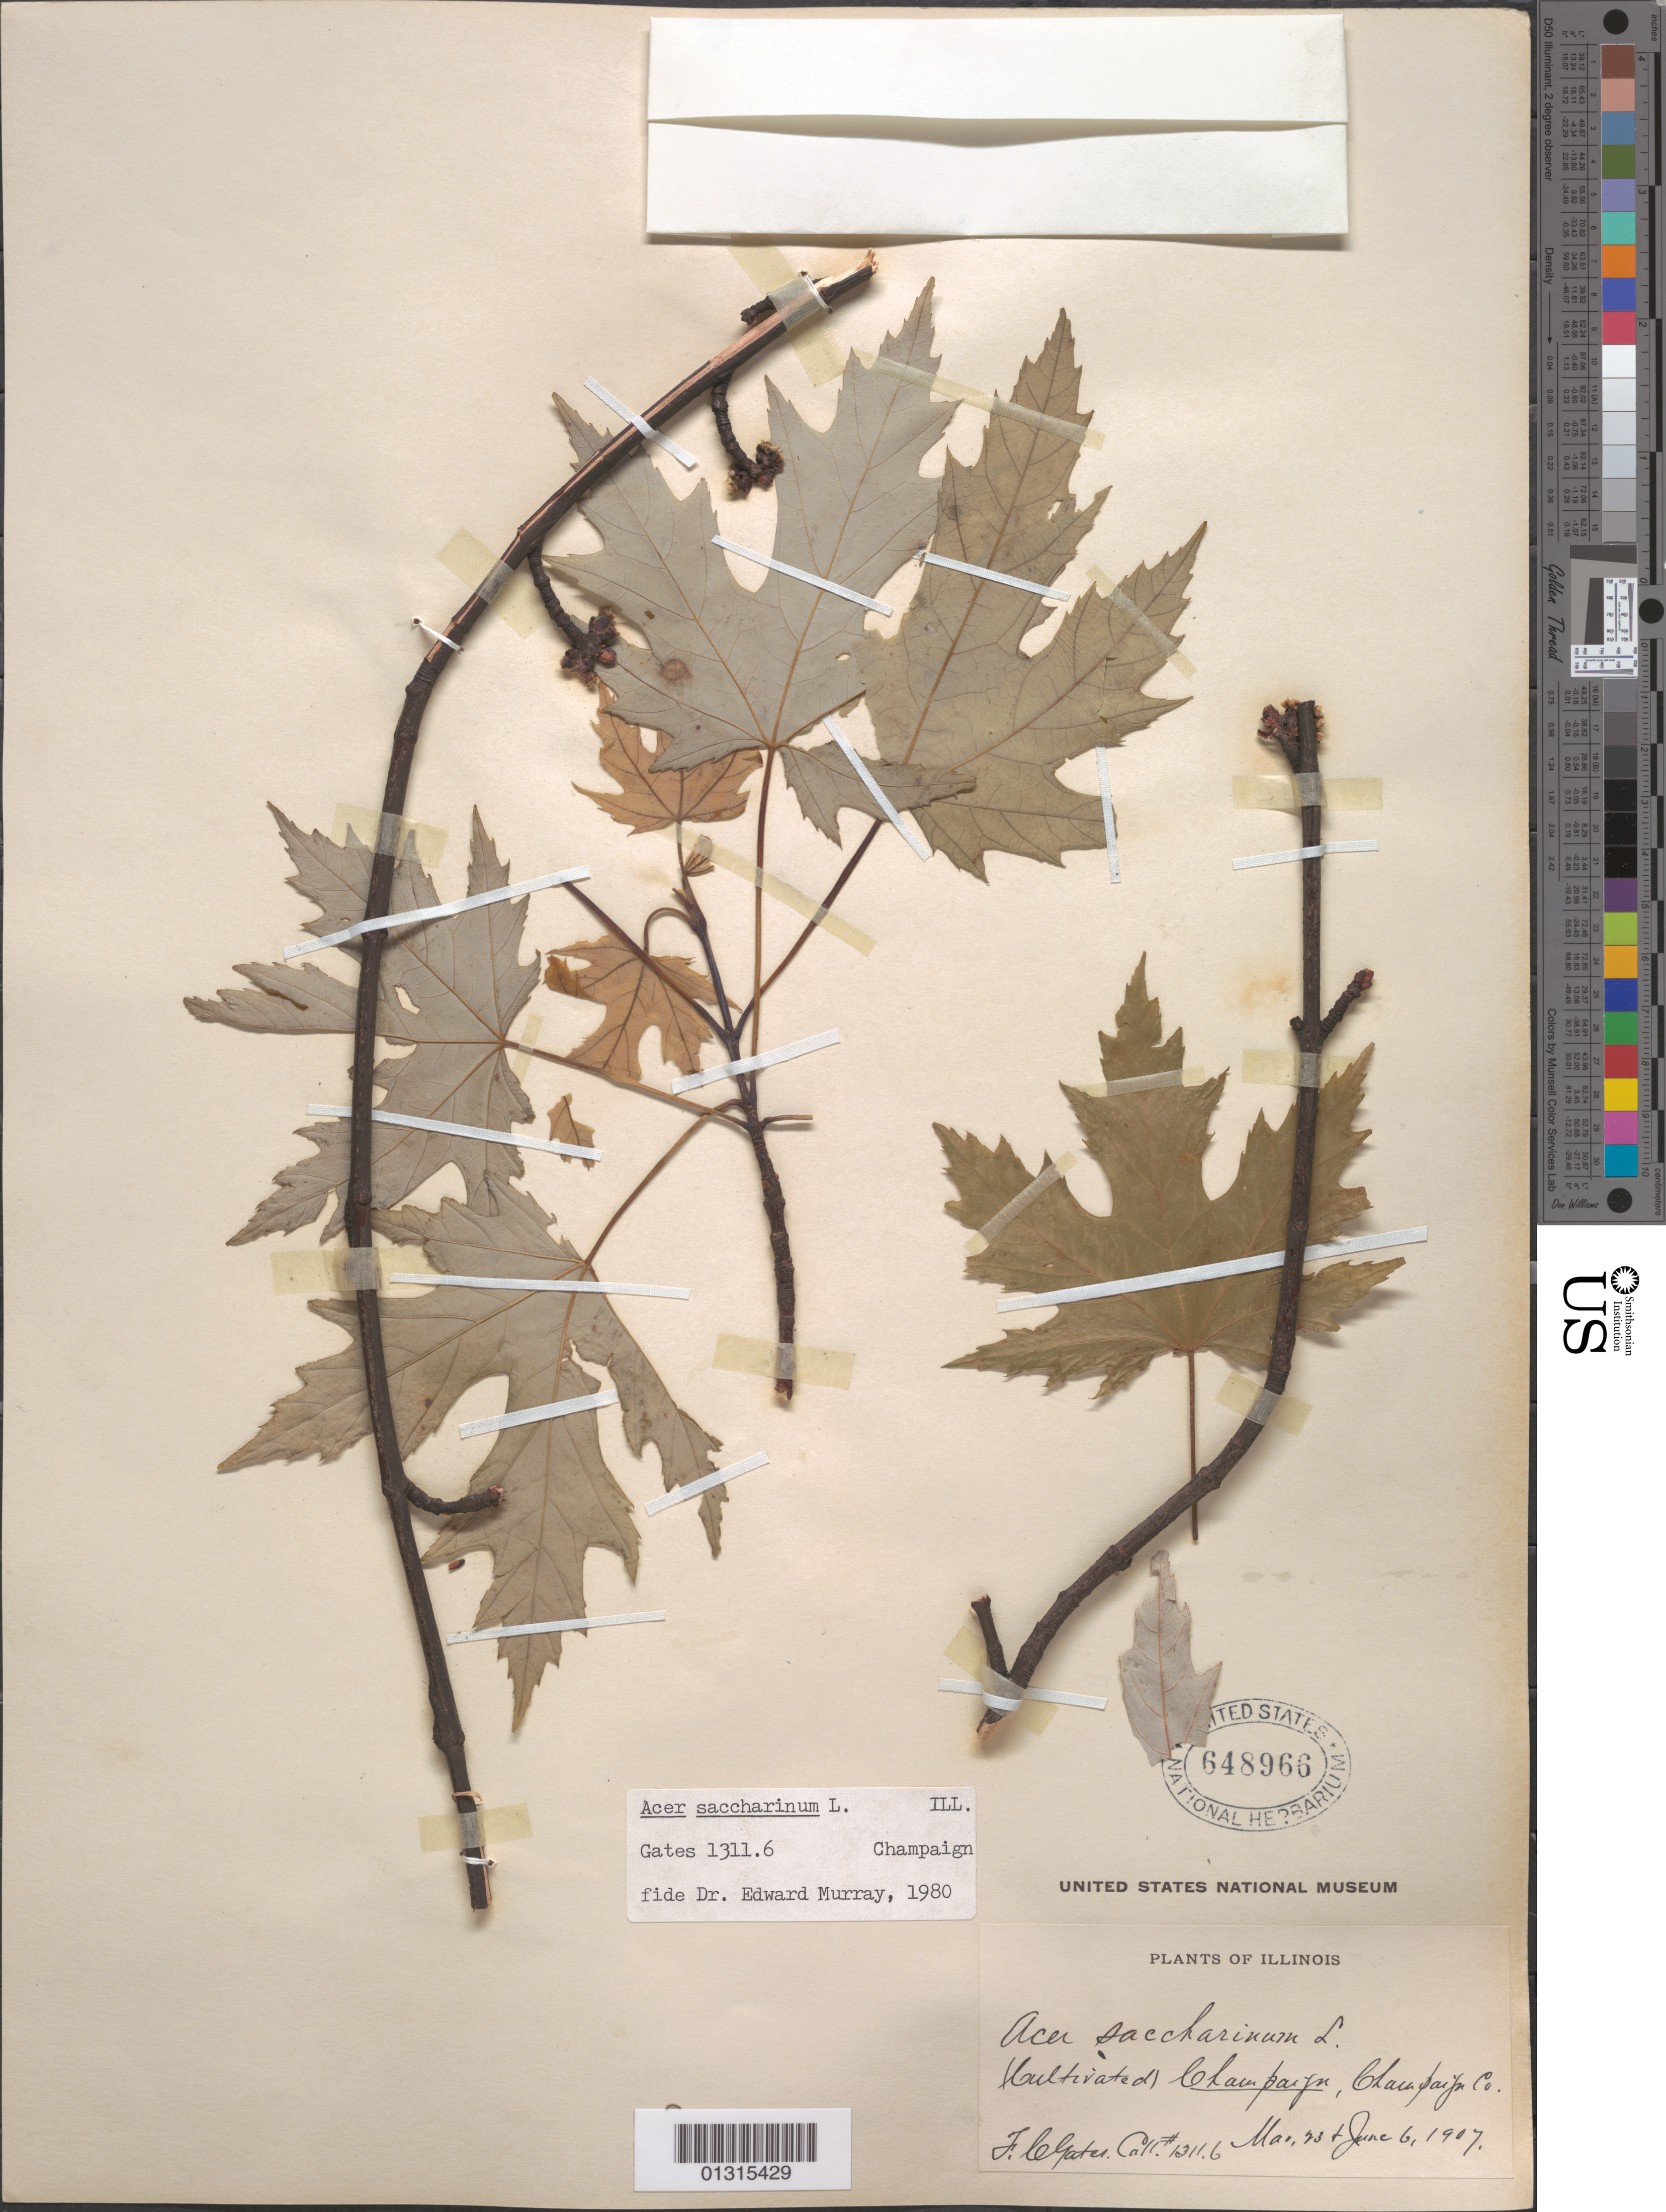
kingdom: Plantae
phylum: Tracheophyta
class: Magnoliopsida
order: Sapindales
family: Sapindaceae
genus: Acer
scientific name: Acer saccharinum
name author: L.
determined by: Murray, Edward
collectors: F. C. Gates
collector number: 1311.6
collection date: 1907-03-23,1907-06-06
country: United States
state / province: Illinois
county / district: Champaign County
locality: Champaign County, Champaign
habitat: Cultivated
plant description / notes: Collector number could be: 1322.b ?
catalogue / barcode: US 648966